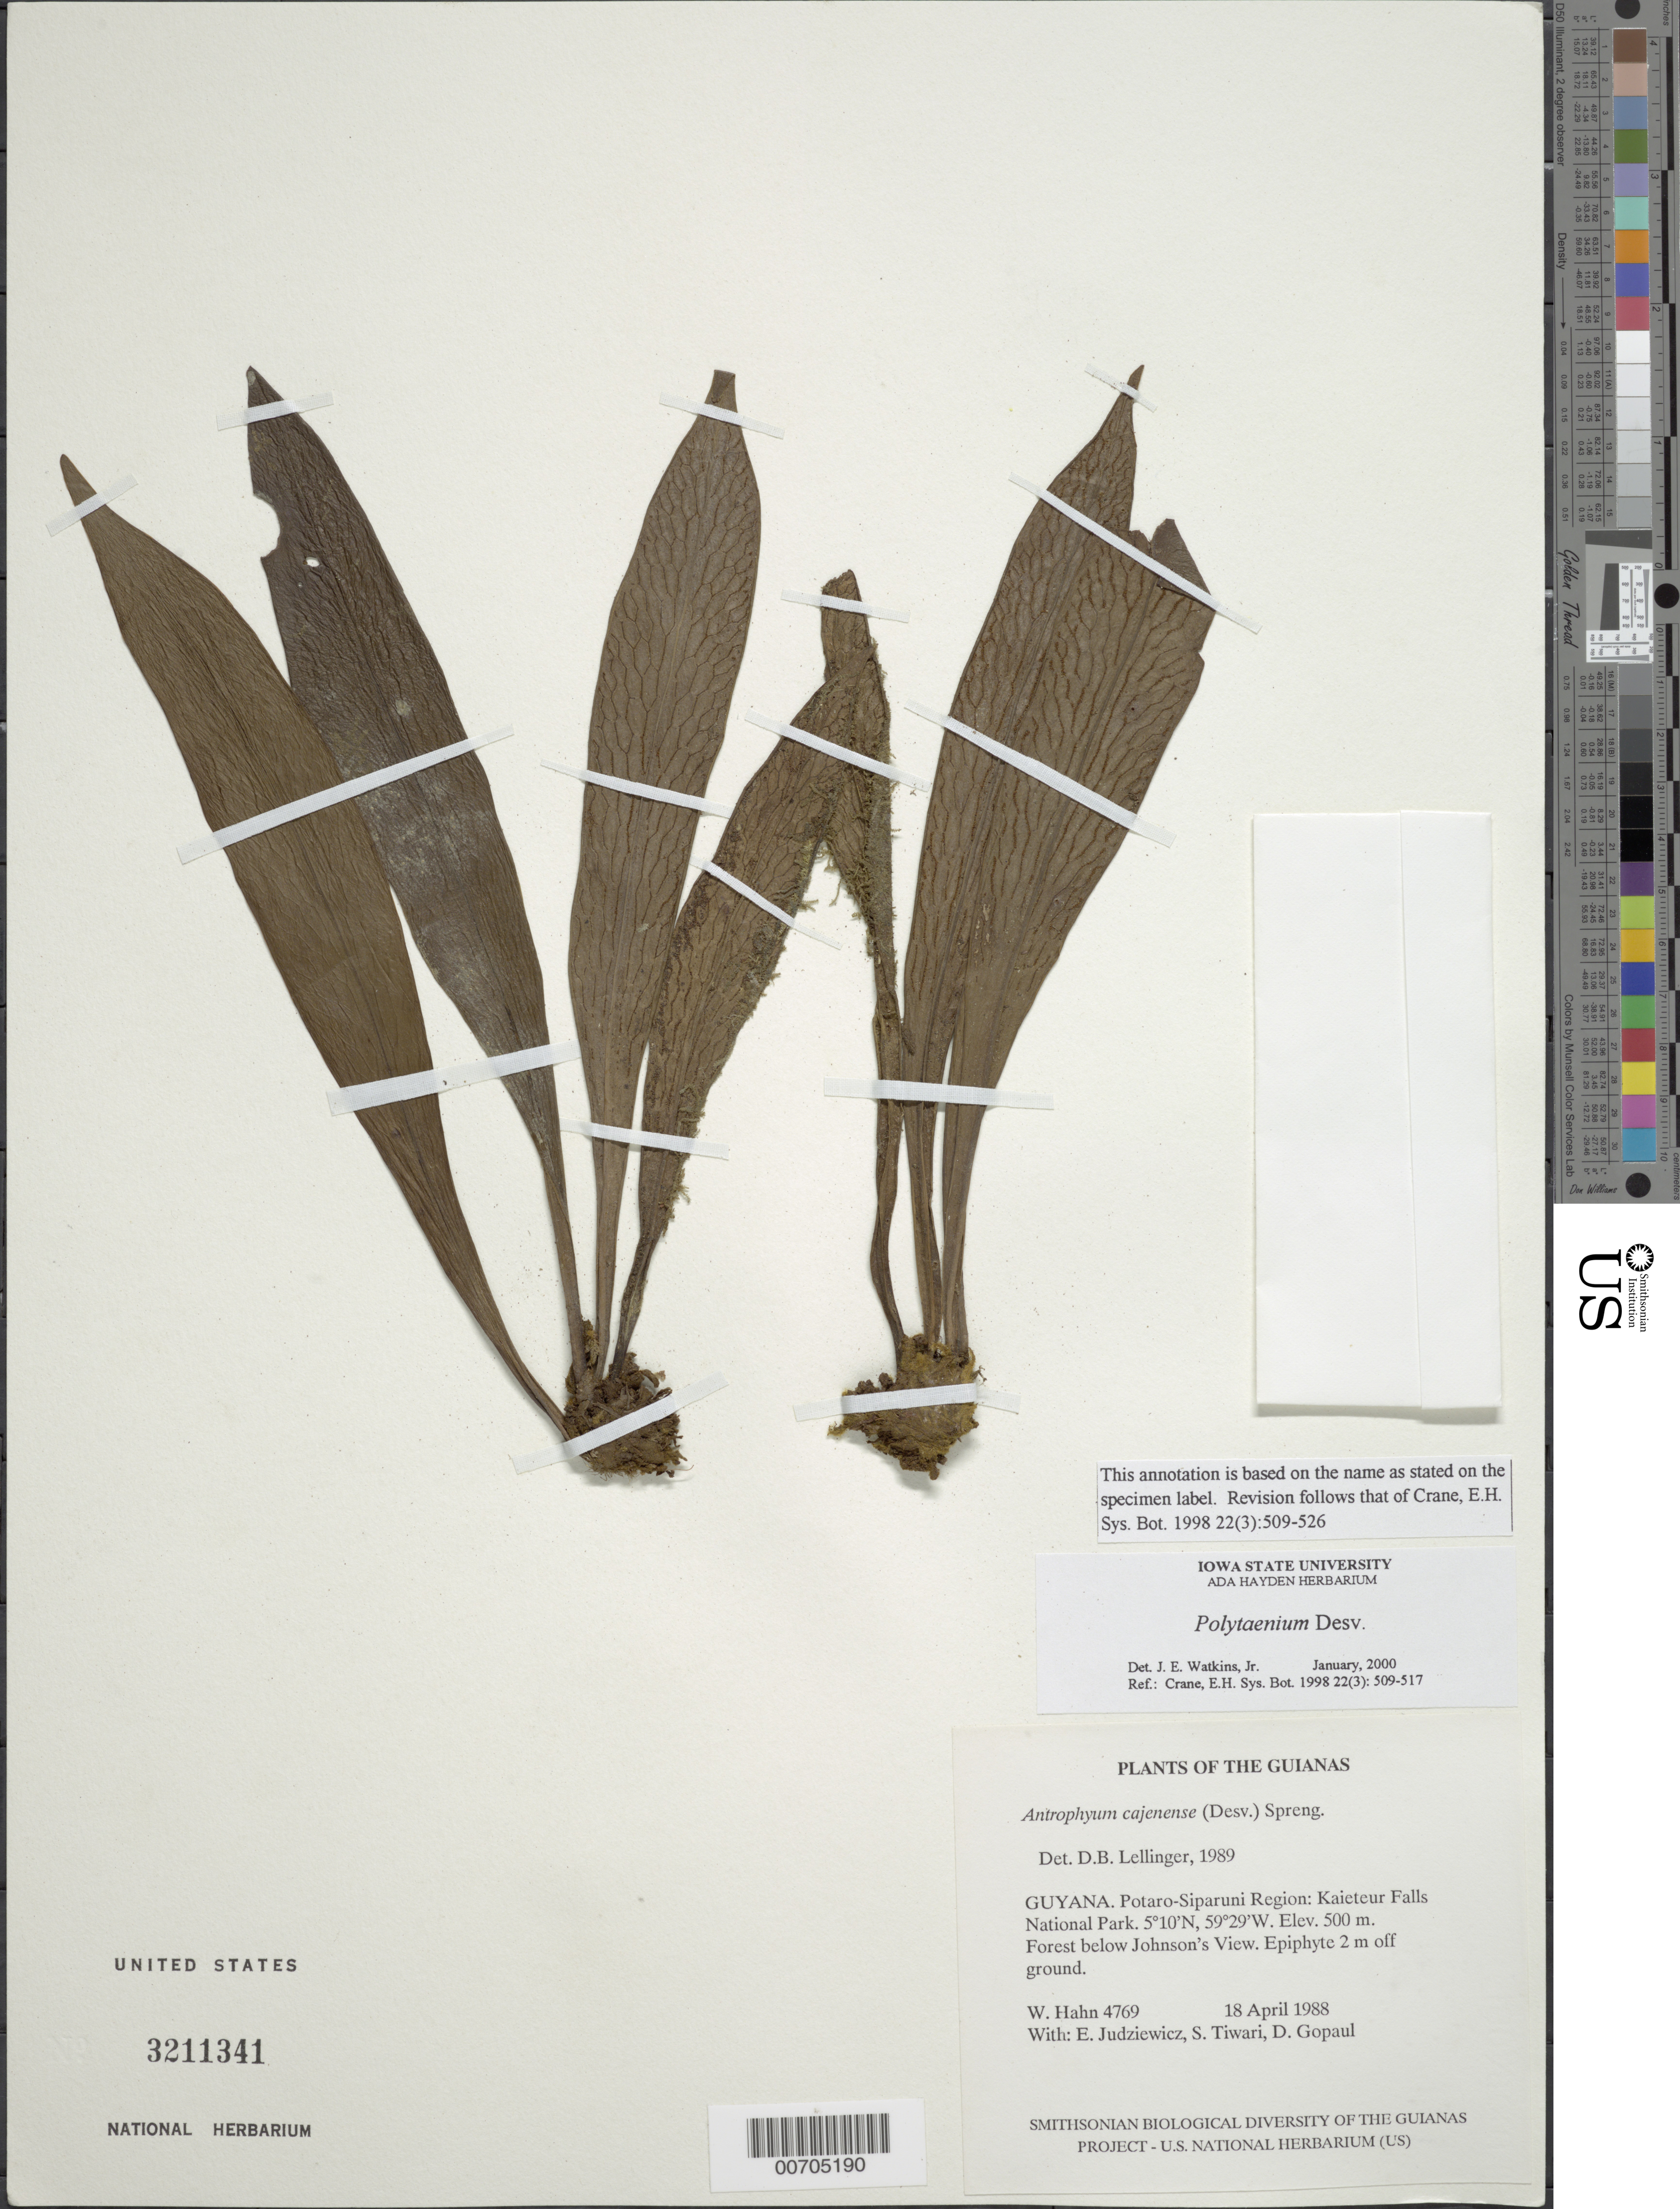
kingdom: Plantae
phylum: Tracheophyta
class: Polypodiopsida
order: Polypodiales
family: Pteridaceae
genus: Polytaenium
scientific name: Polytaenium cajenense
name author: (Desv.) Benedict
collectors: W. Hahn, E. J. Judziewicz, S. Tiwari & D. Gopaul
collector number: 4769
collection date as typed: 18 April 1988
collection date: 1988-04-18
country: Guyana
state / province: Potaro-Siparuni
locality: Kaieteur Falls National Park, below Johnson's View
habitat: Forest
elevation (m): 500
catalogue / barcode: US 3211341